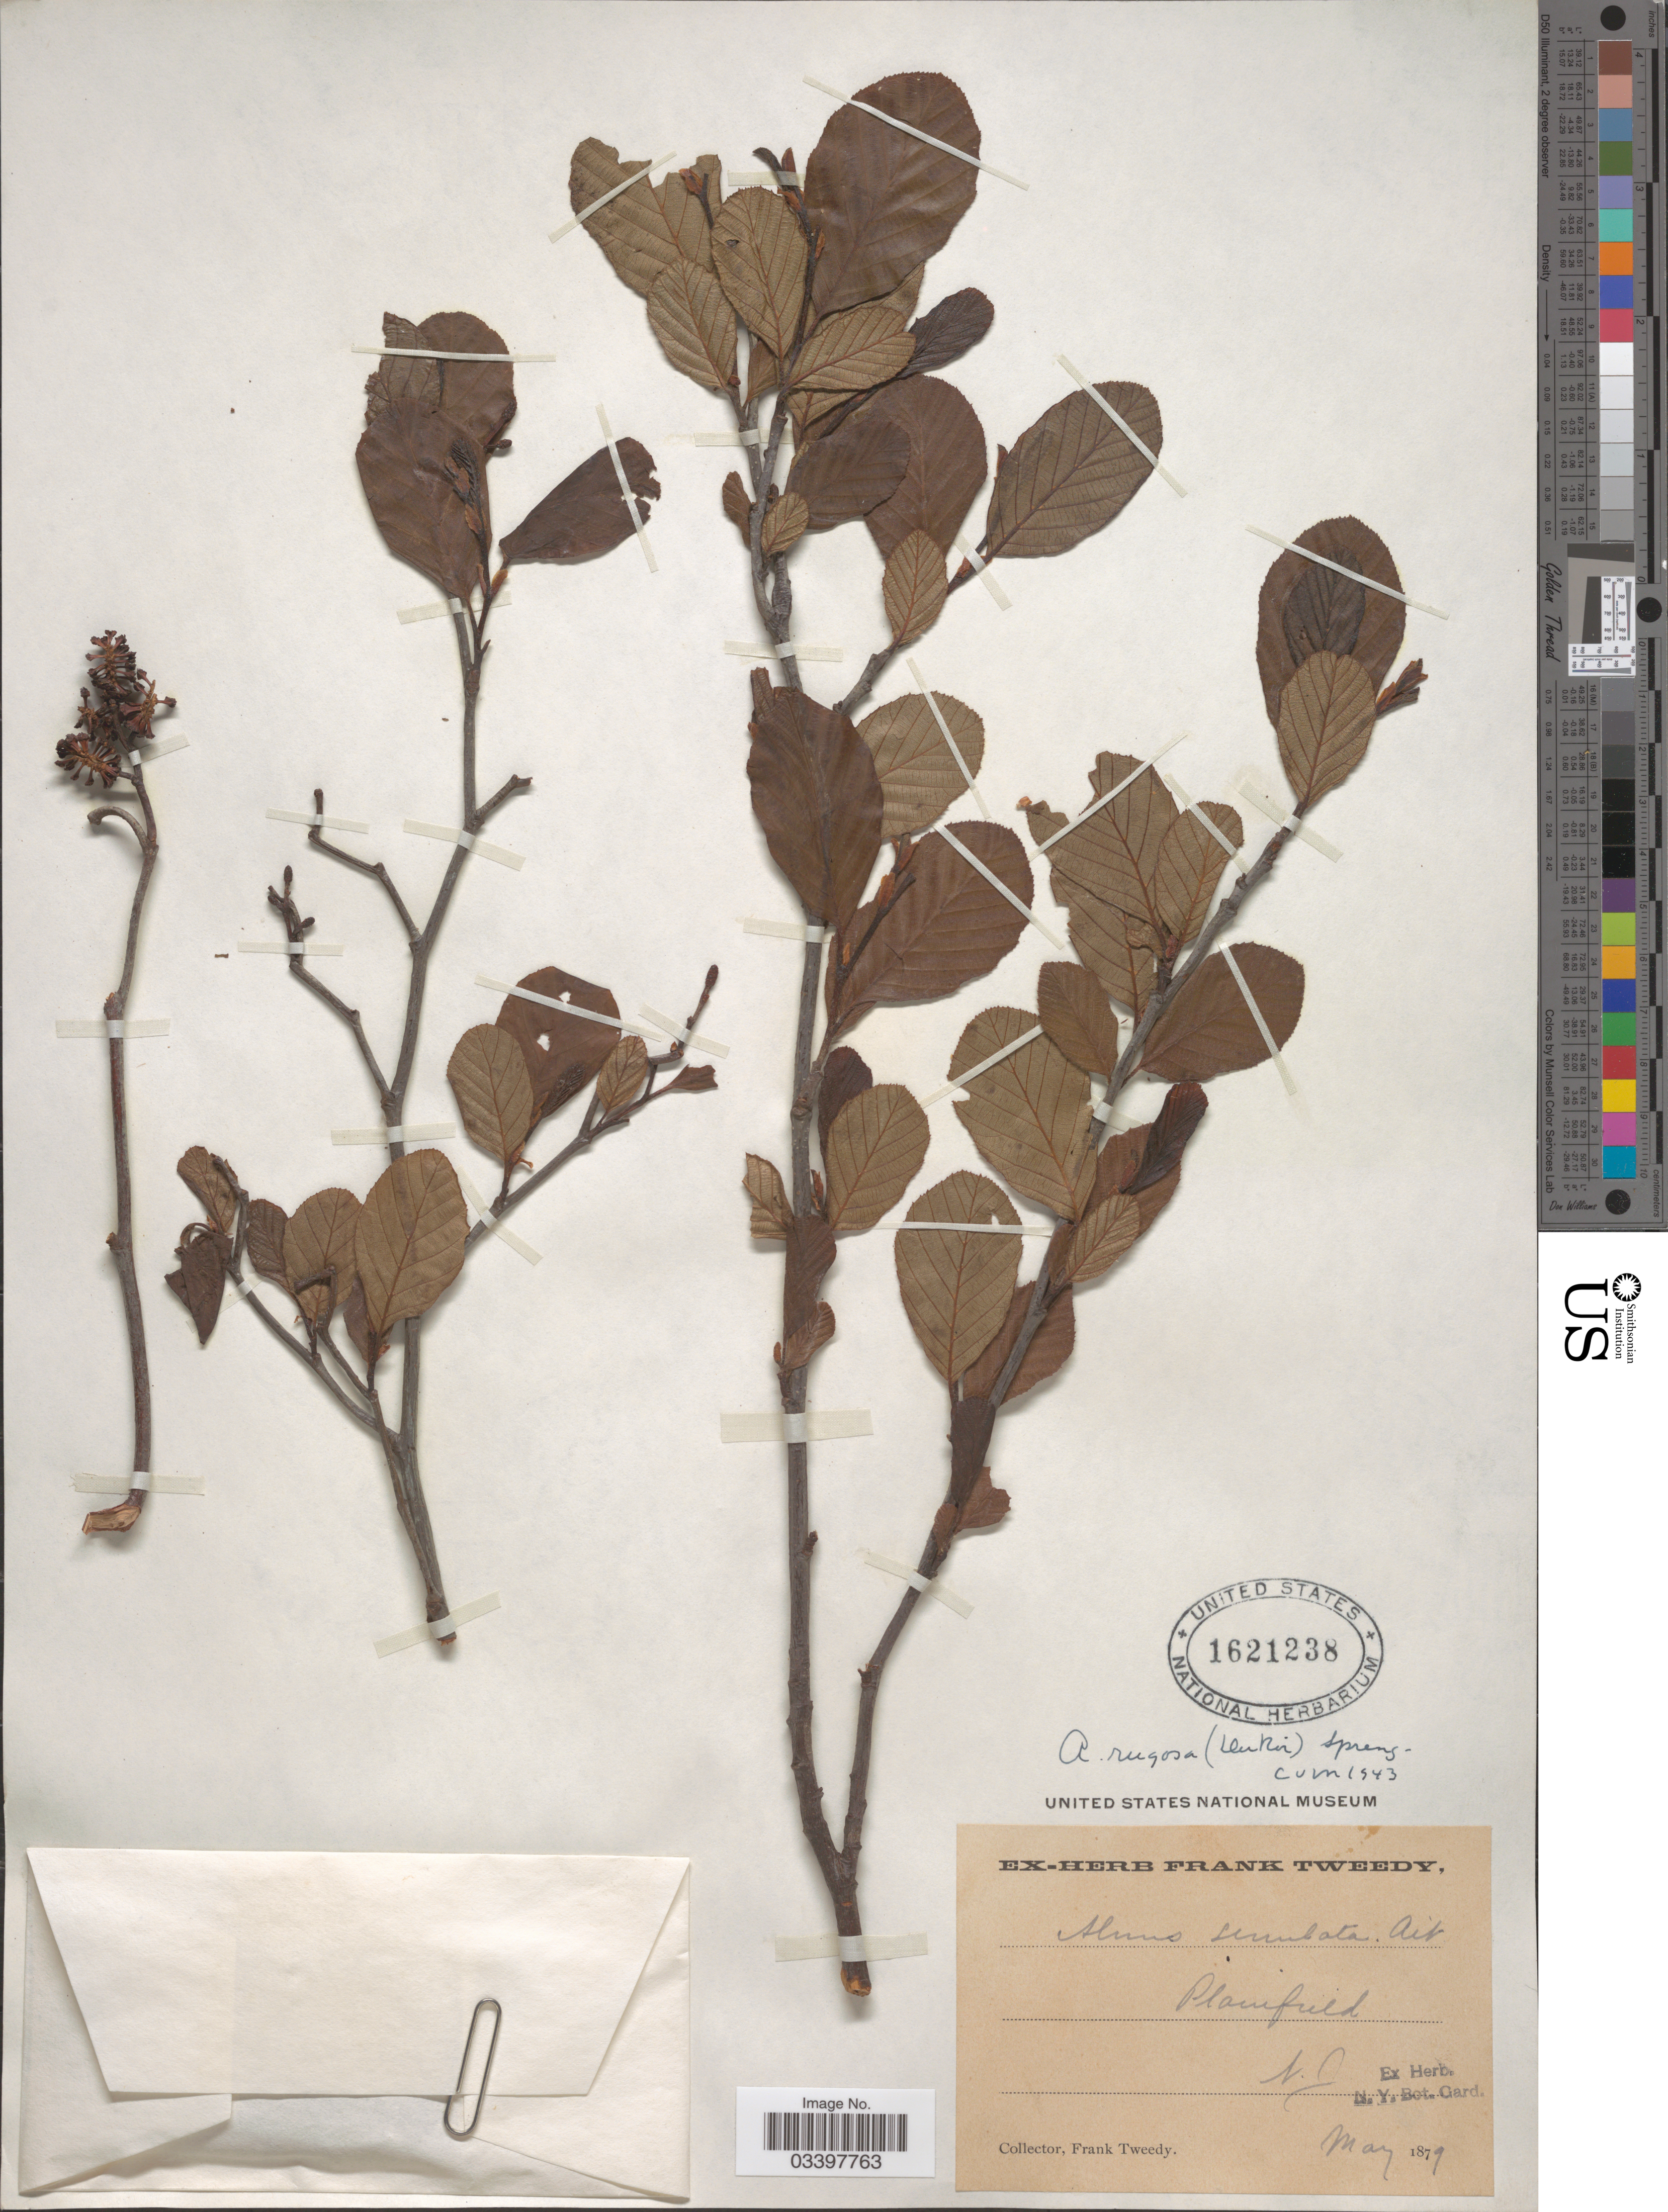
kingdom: Plantae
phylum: Tracheophyta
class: Magnoliopsida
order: Fagales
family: Betulaceae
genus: Alnus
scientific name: Alnus incana subsp. rugosa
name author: (Du Roi) R.T. Clausen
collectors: F. Tweedy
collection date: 1879-05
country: United States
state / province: New York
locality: Plainfield.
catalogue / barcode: US 1621238